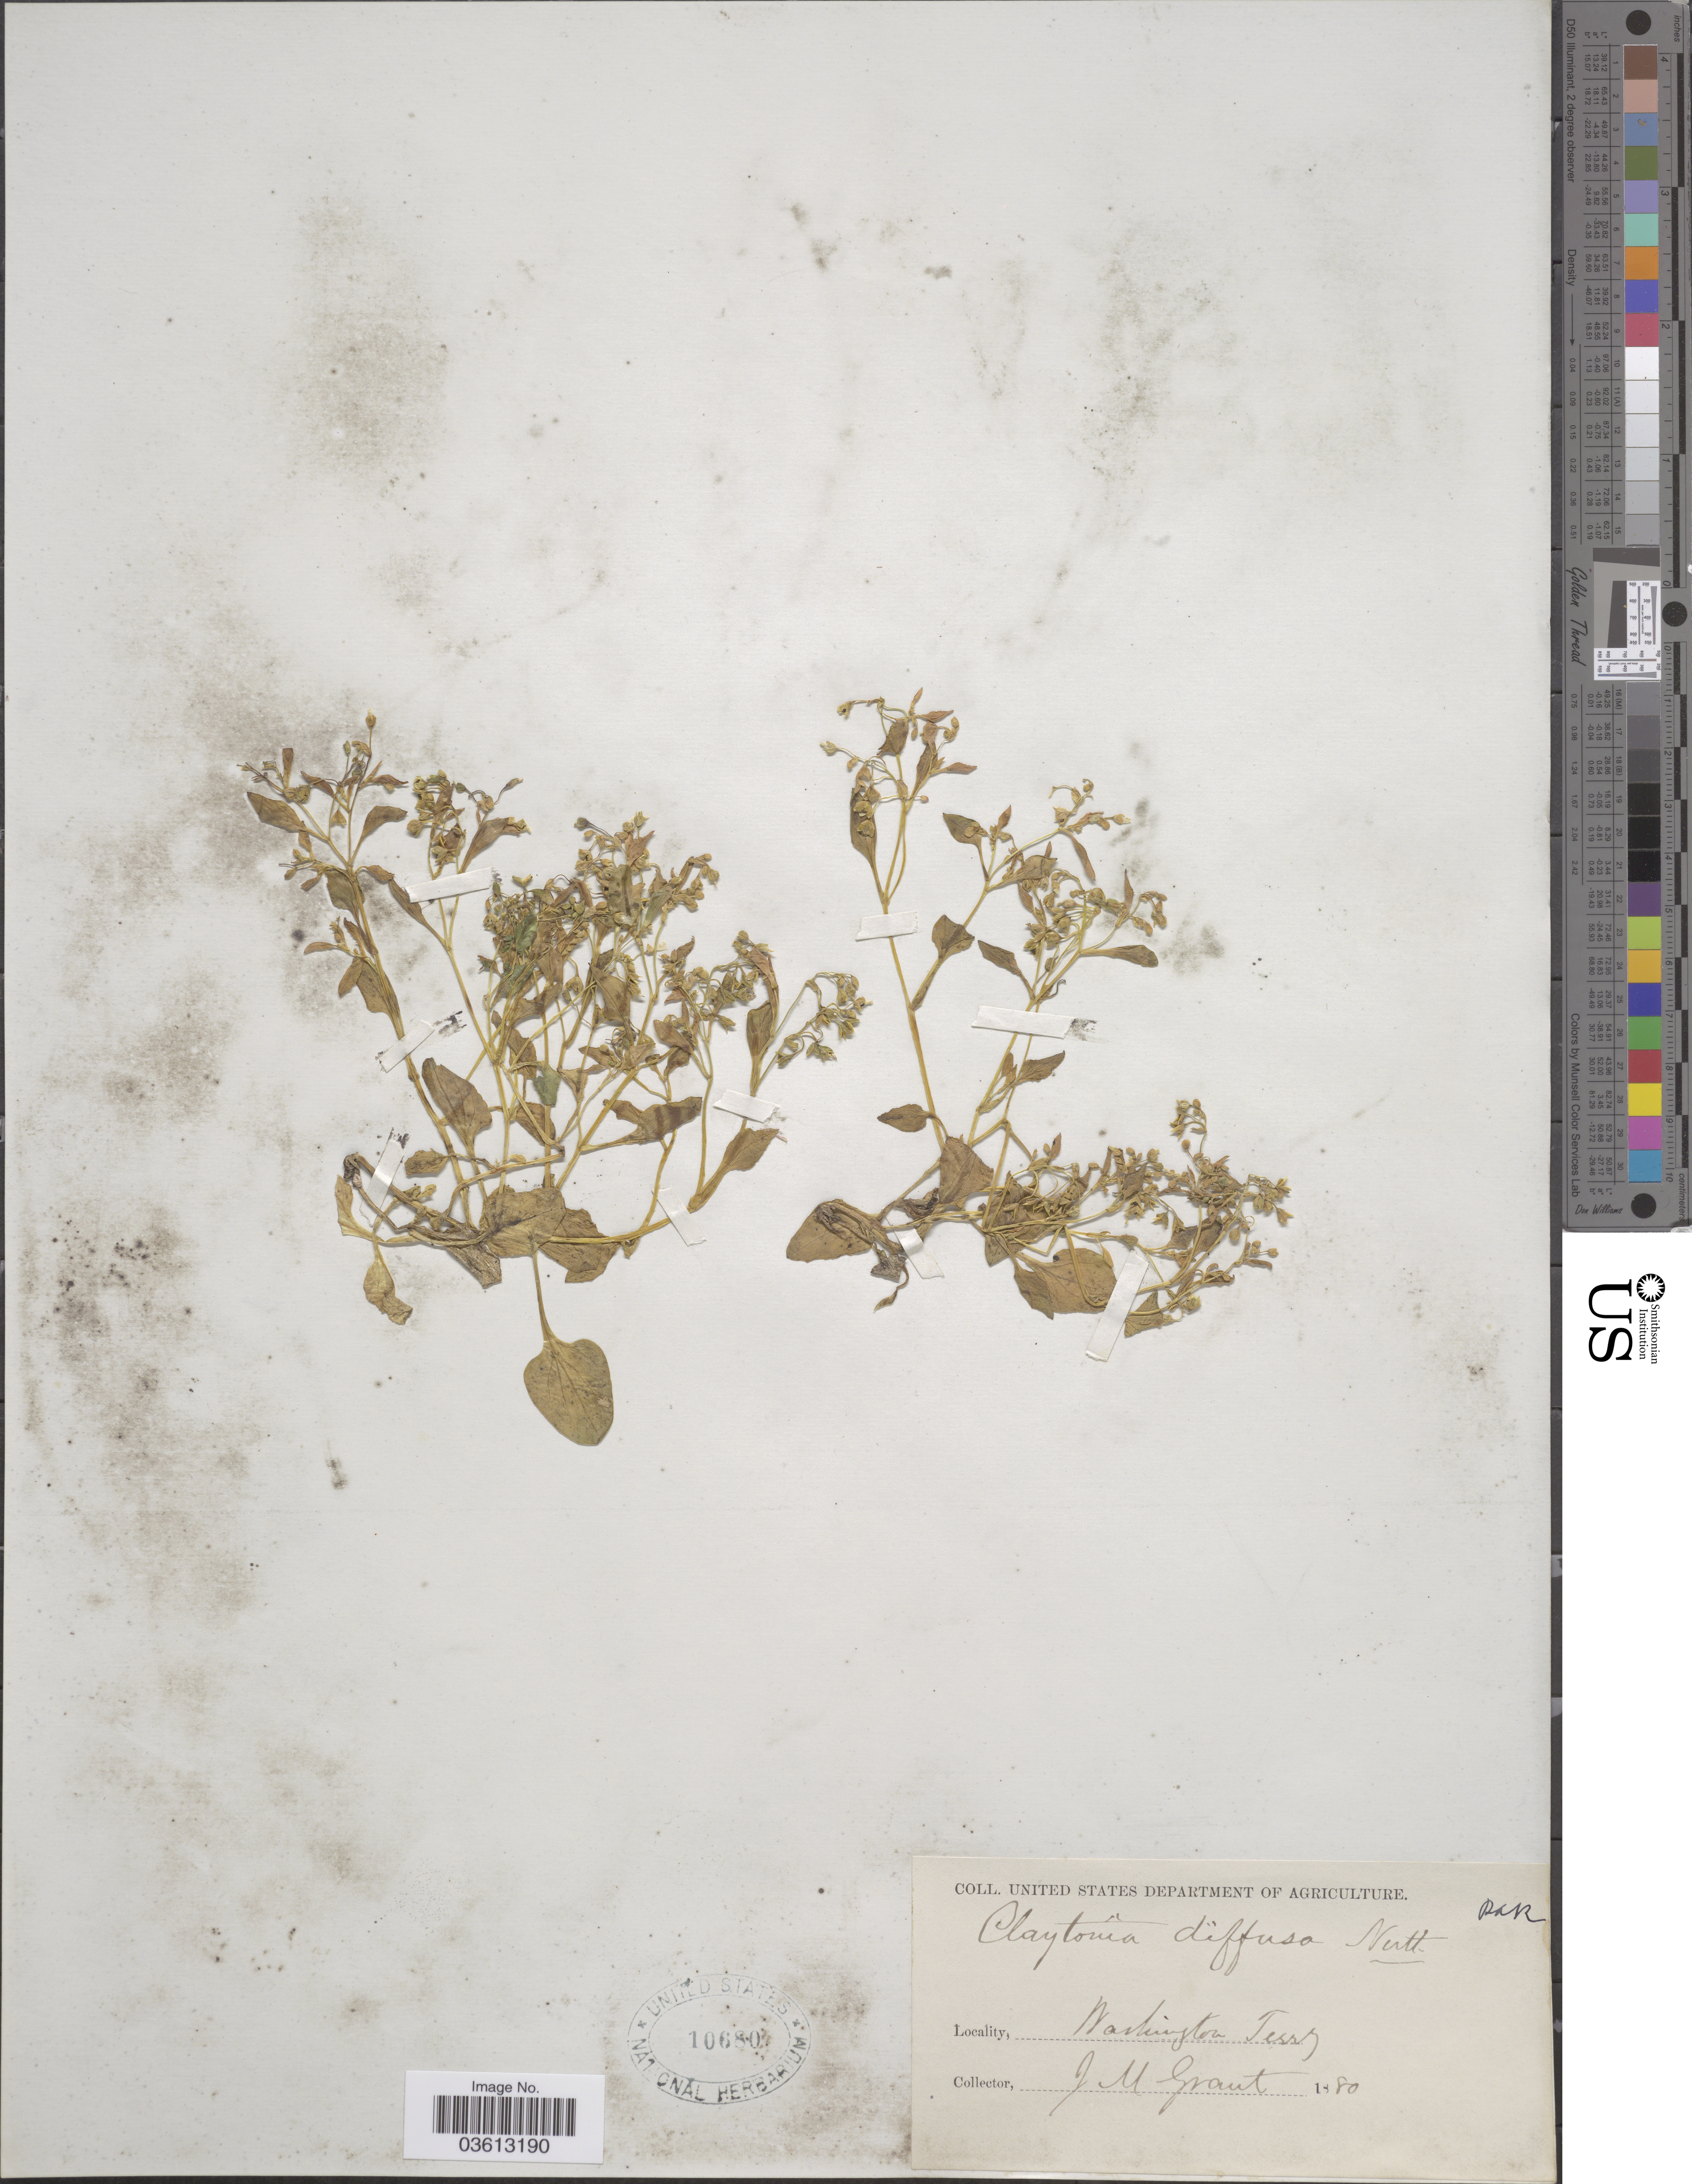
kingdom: Plantae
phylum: Tracheophyta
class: Magnoliopsida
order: Caryophyllales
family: Montiaceae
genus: Montia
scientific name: Montia diffusa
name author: (Nutt.) Greene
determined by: Strong, Mark T., (BOT), Smithsonian Institution - National Museum of Natural History (UNITED STATES)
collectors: J. M. Grant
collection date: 1880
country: United States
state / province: Washington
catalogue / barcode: US 10680